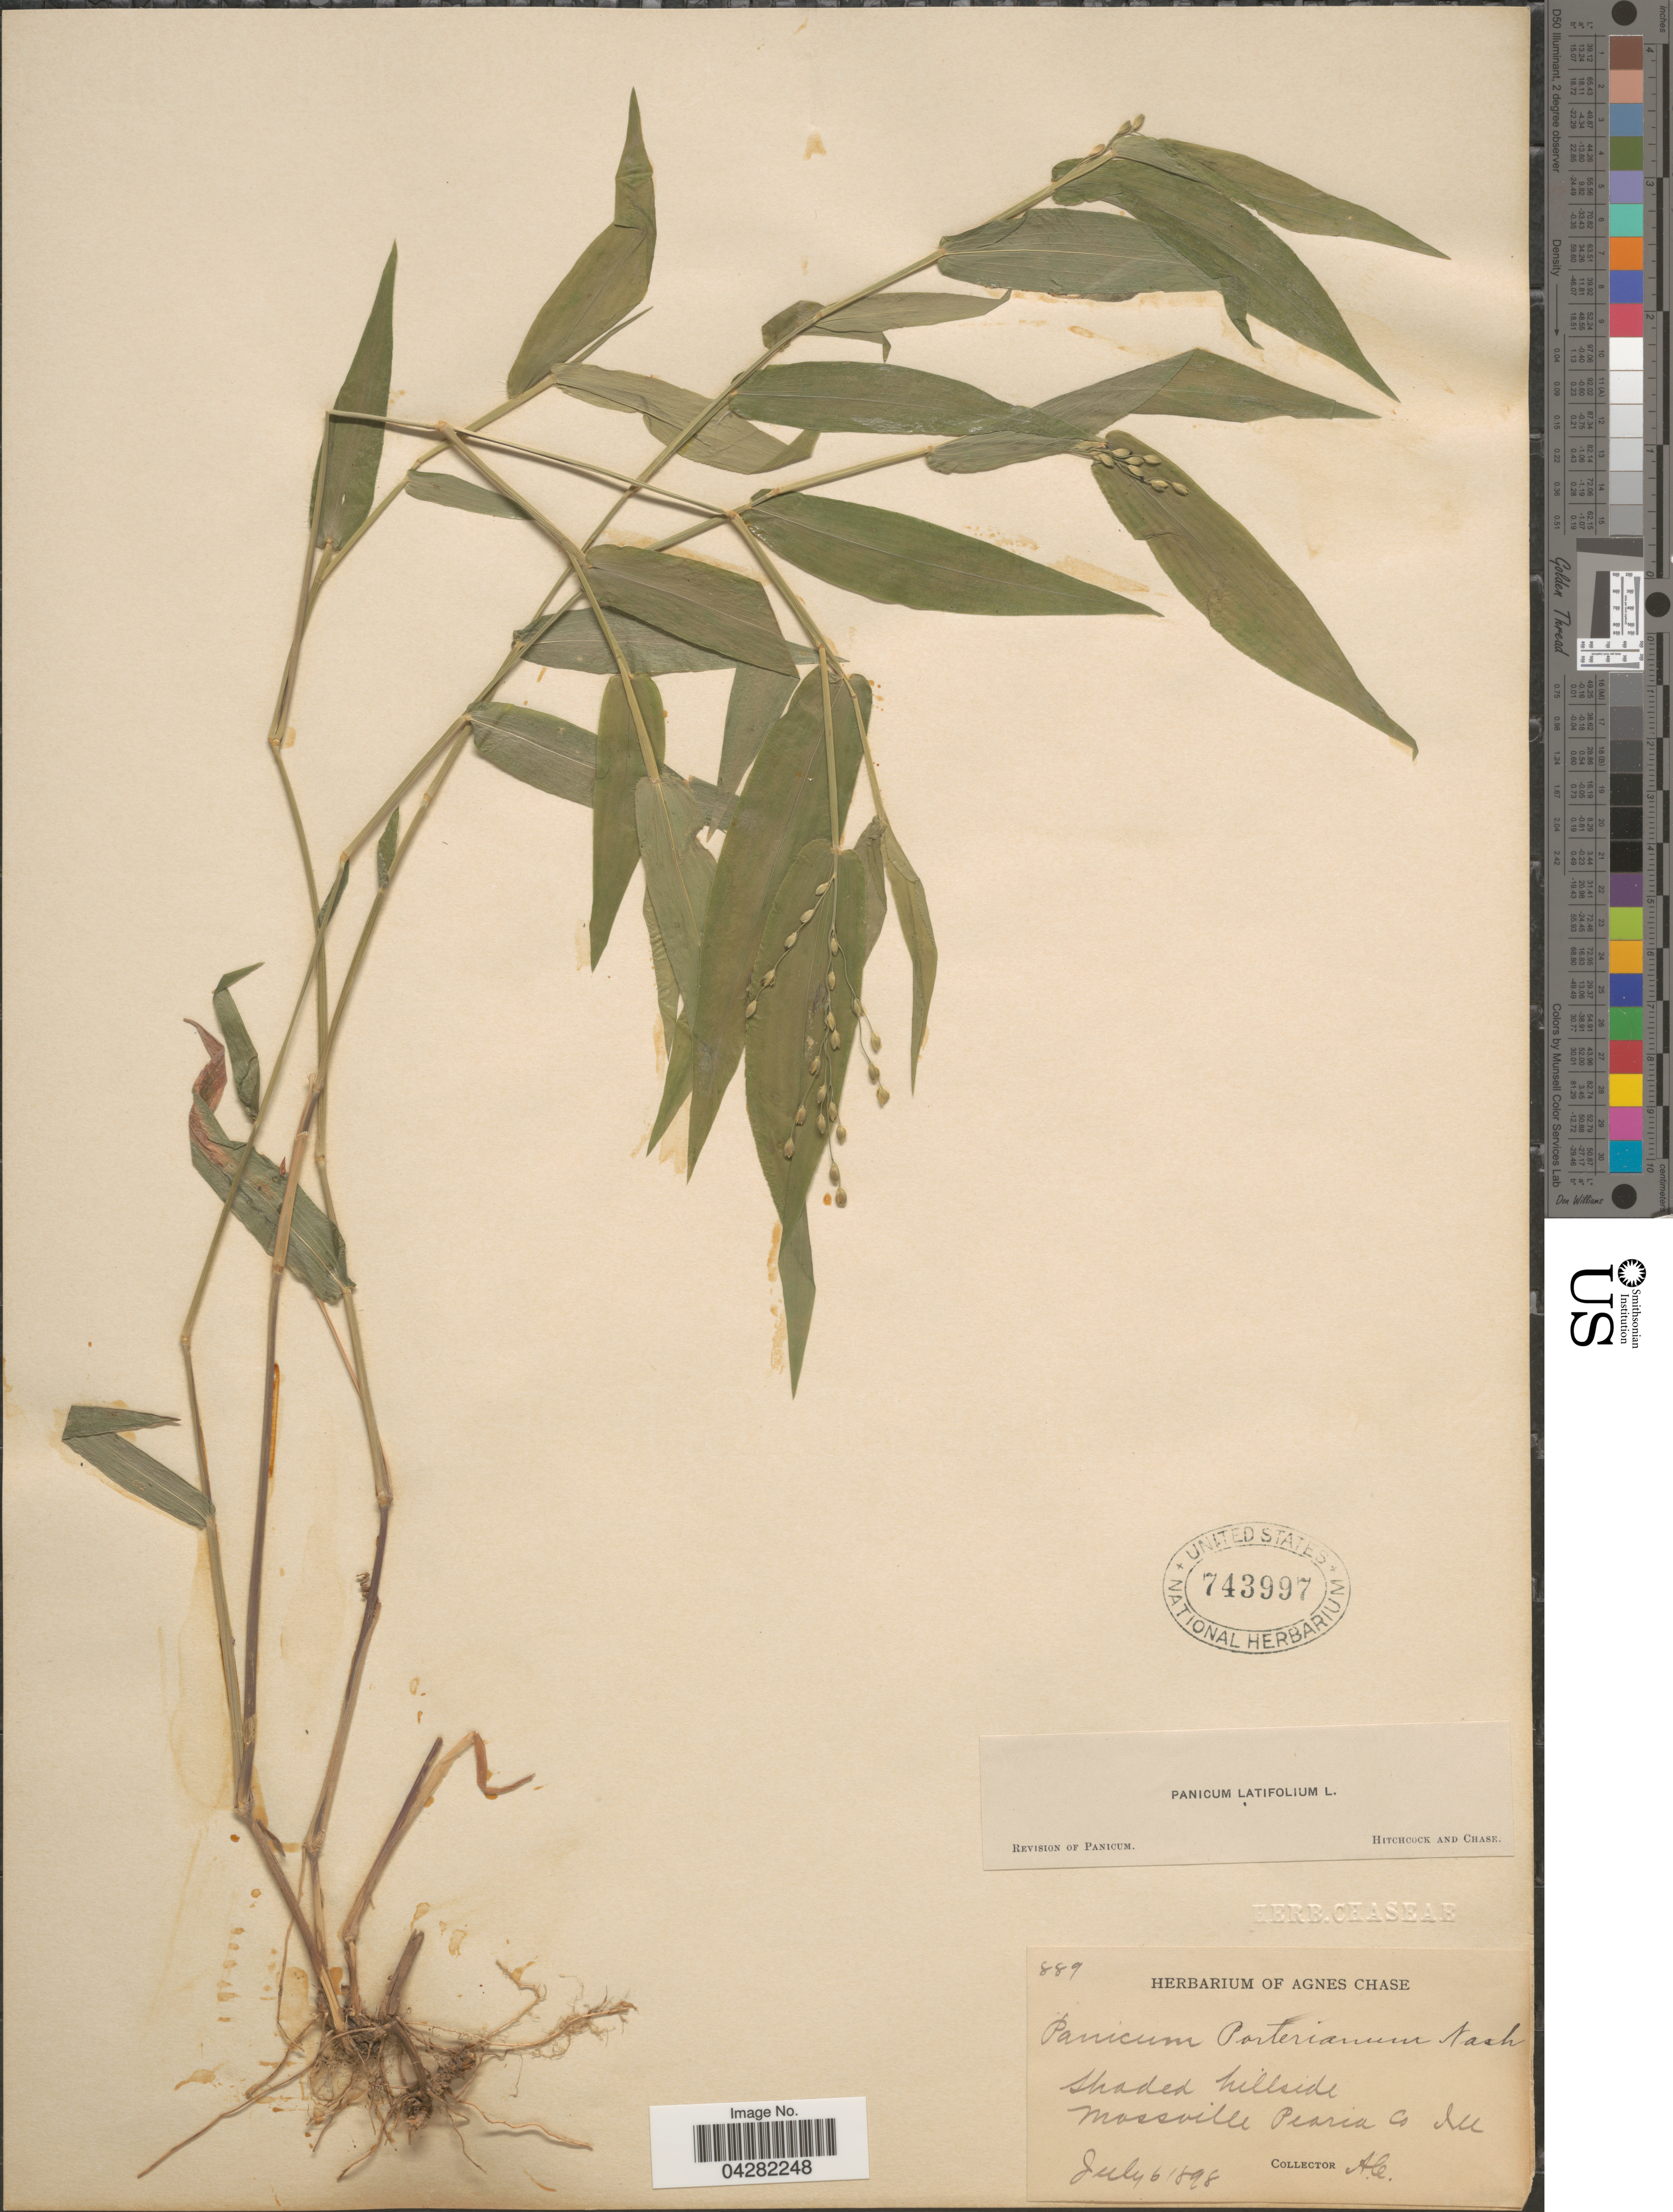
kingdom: Plantae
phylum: Tracheophyta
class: Liliopsida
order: Poales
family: Poaceae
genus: Dichanthelium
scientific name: Dichanthelium laxiflorum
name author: (Lam.) Gould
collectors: A. Chase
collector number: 889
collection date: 1898-07-06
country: United States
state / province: Illinois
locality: Shaded hillside. Mossville Peoria Co.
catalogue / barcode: US 743997